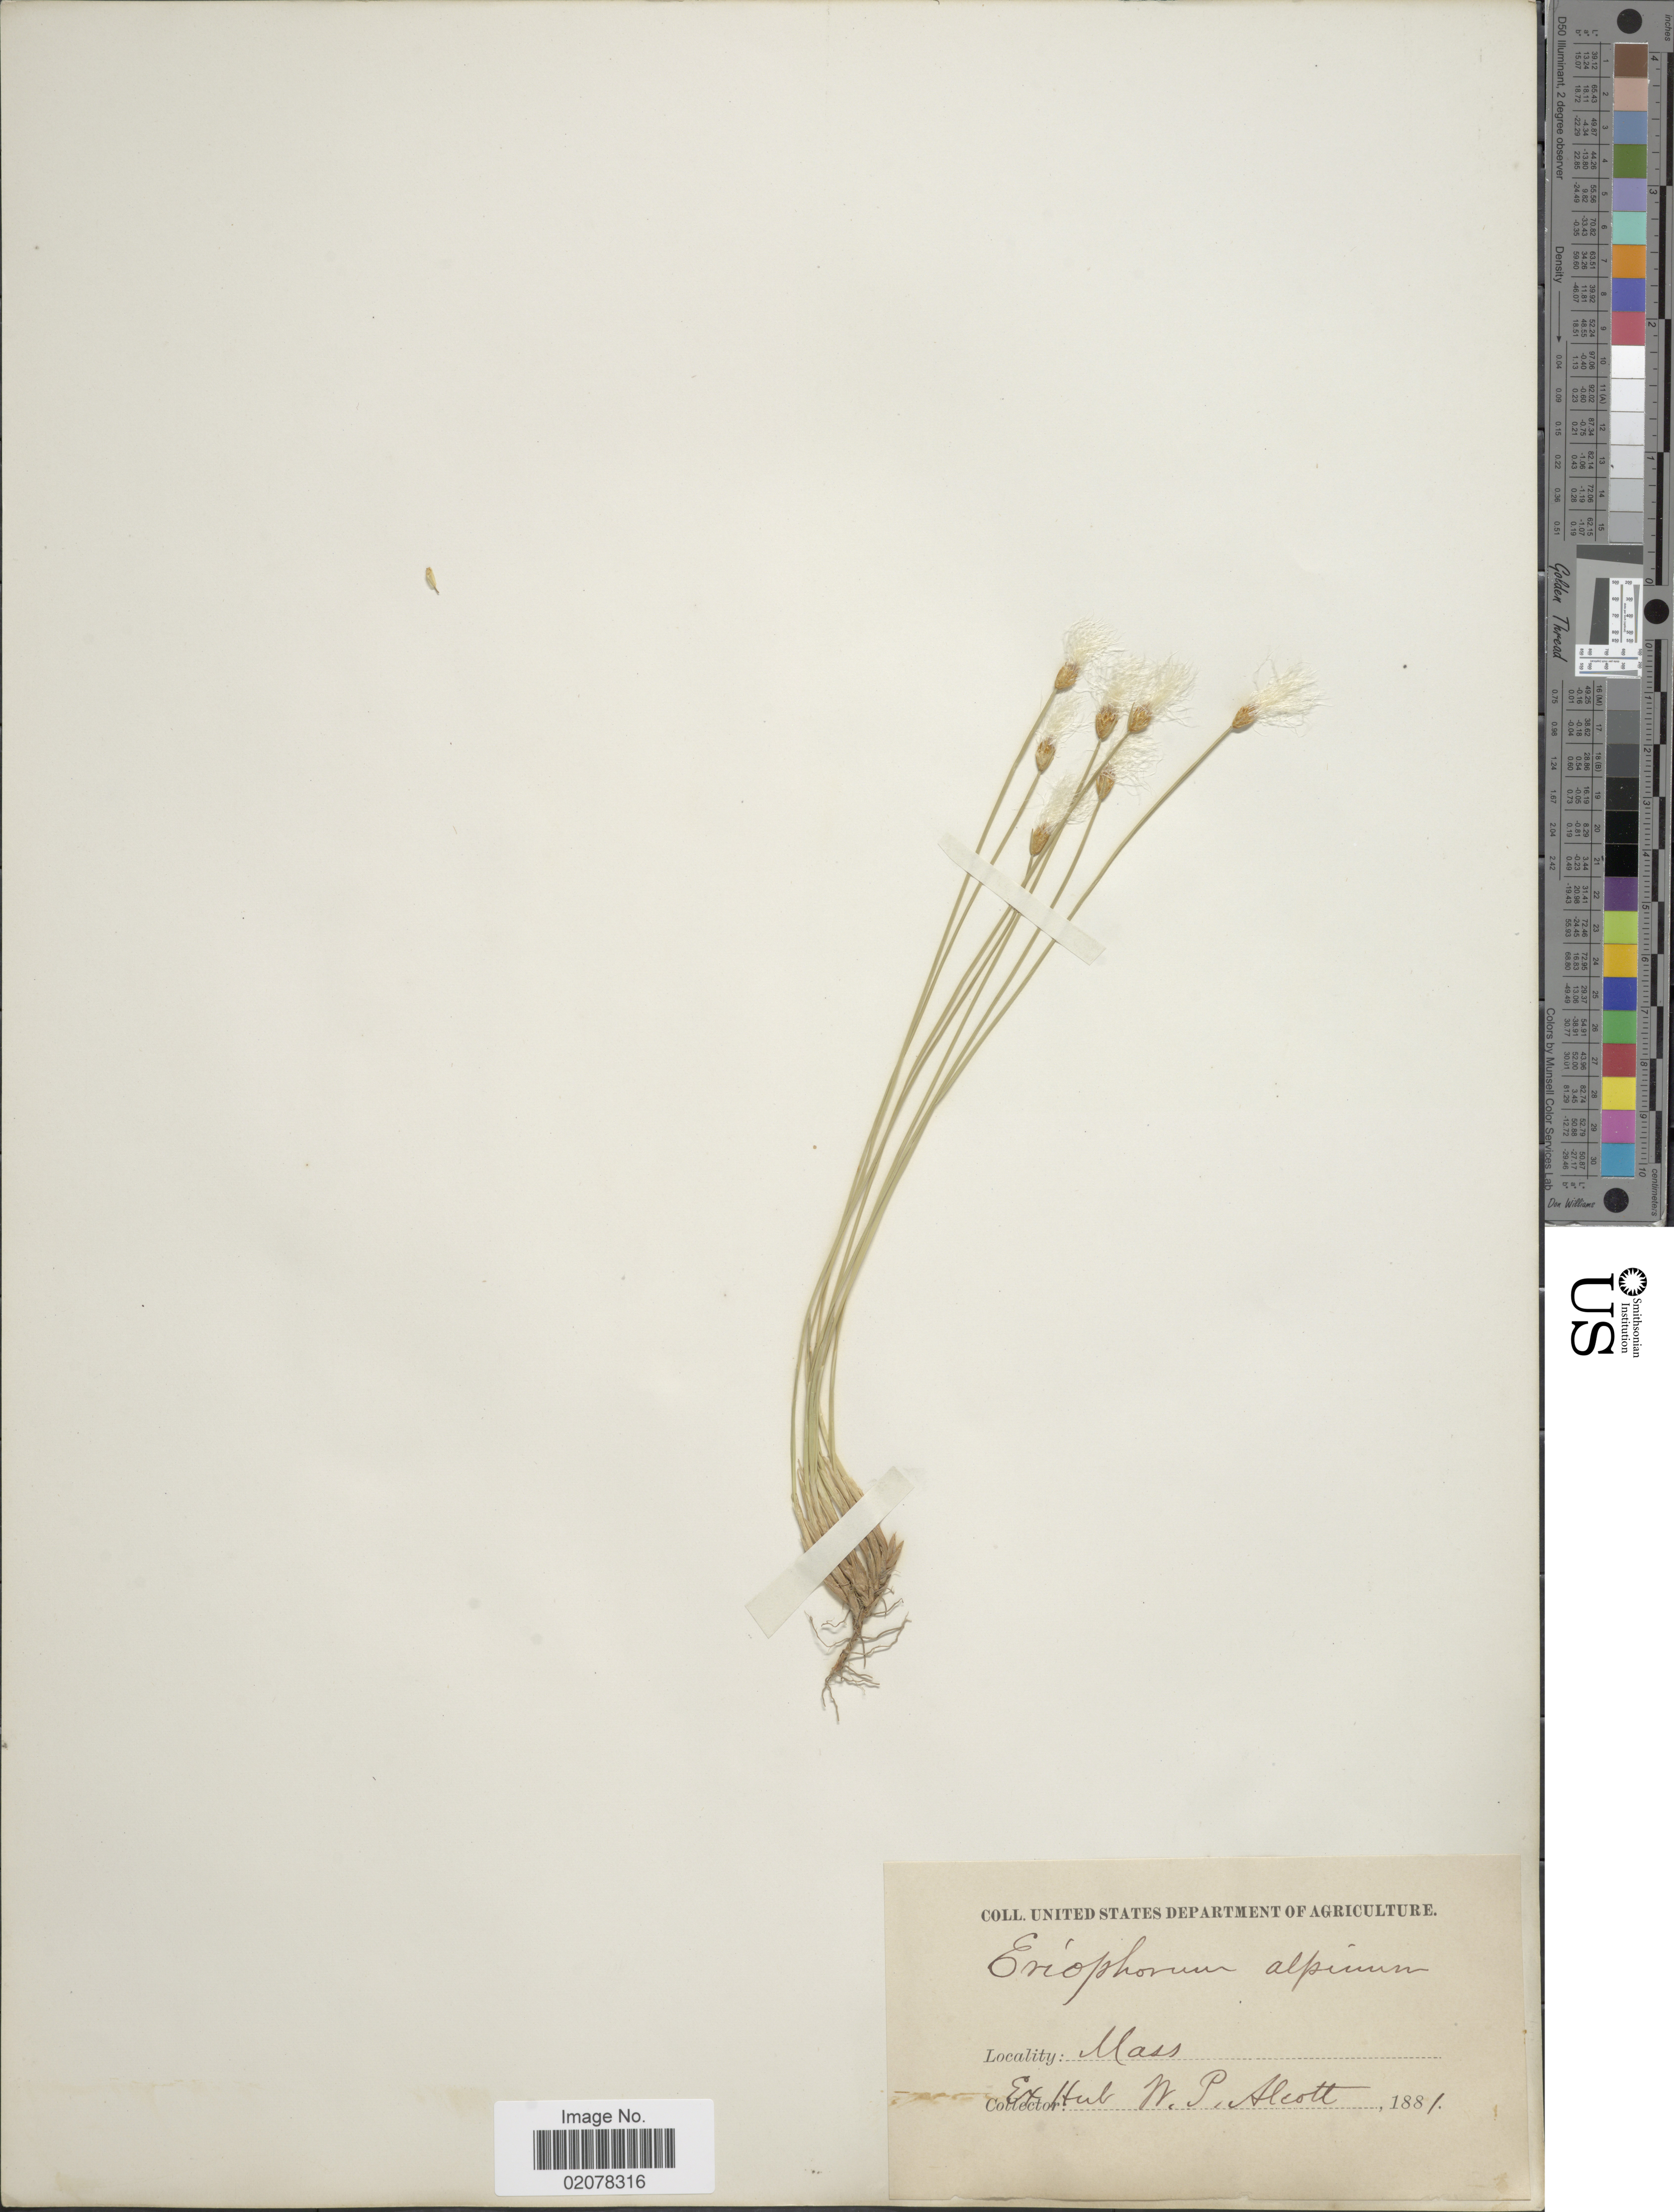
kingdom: Plantae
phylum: Tracheophyta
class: Liliopsida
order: Poales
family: Cyperaceae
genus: Trichophorum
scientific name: Trichophorum alpinum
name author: (L.) Pers.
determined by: Strong, M. T., (US), Smithsonian Institution - National Museum of Natural History (UNITED STATES)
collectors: Ex herb. W. P. Alcott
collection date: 1881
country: United States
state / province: Massachusetts